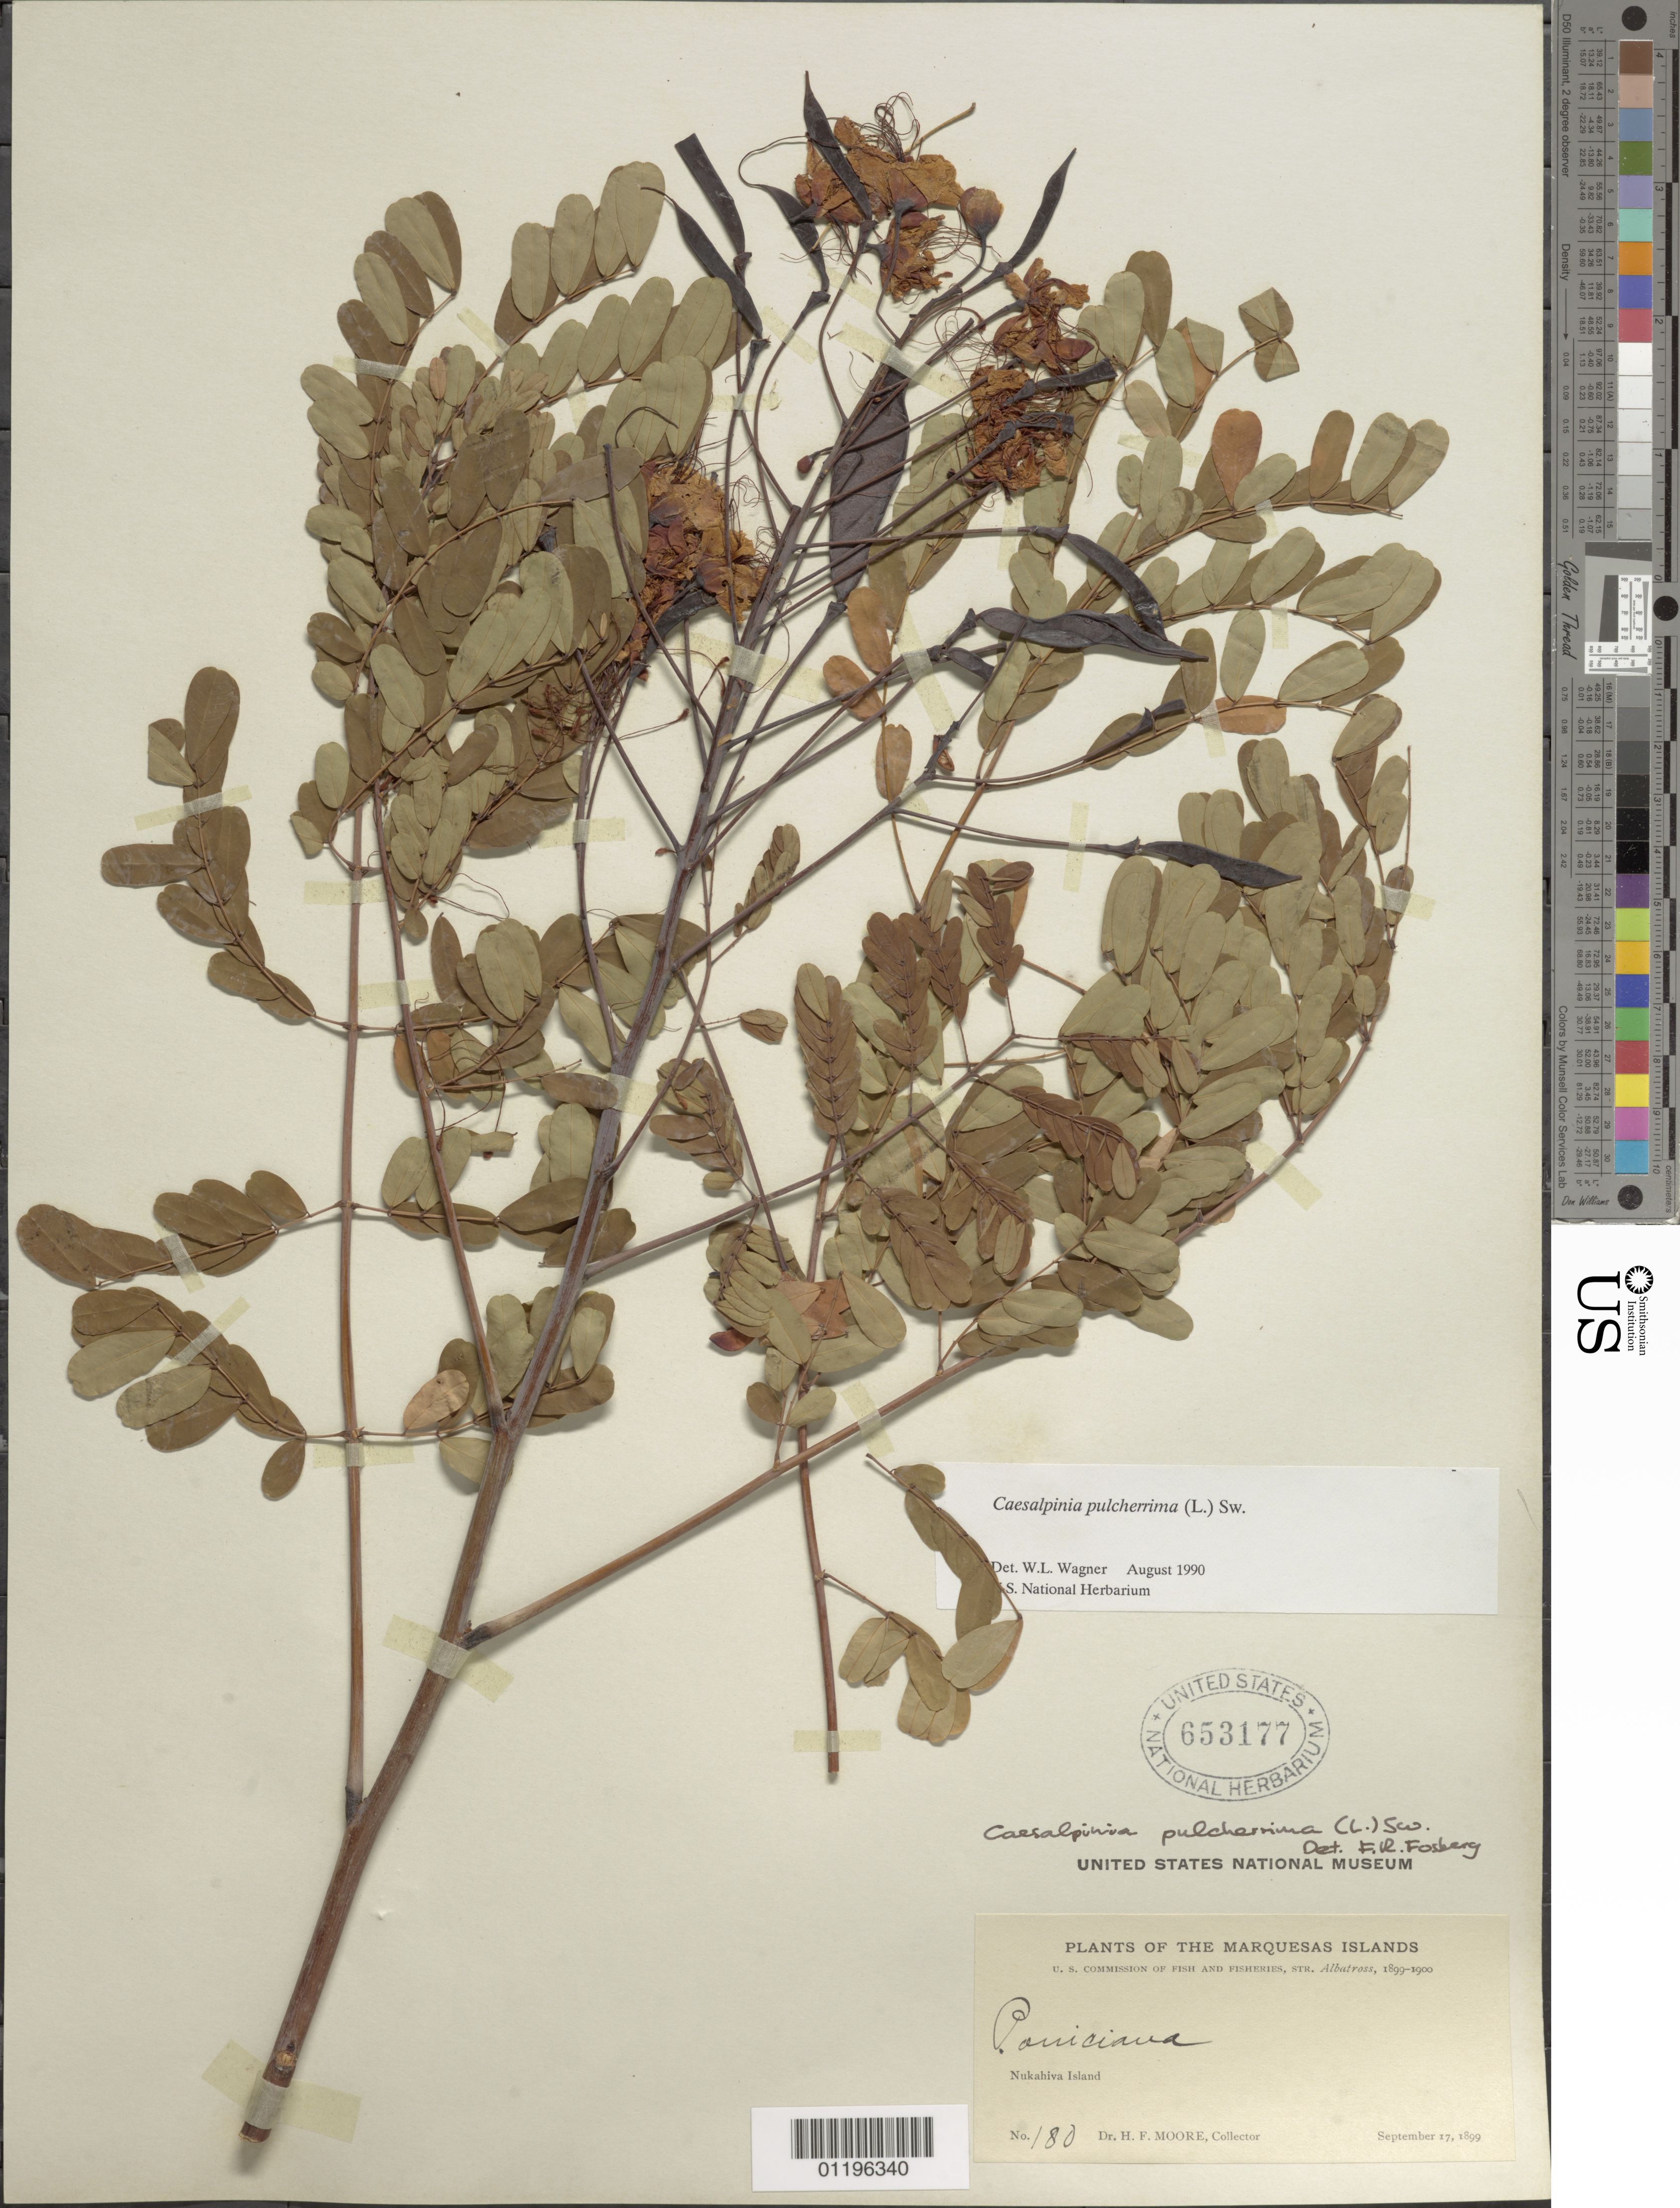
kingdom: Plantae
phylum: Tracheophyta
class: Magnoliopsida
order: Fabales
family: Fabaceae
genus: Caesalpinia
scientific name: Caesalpinia pulcherrima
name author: (L.) Sw.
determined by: Wagner, W. L., (BOT), Smithsonian Institution - National Museum of Natural History (UNITED STATES)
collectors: H. F. Moore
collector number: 180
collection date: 1899-09-17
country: French Polynesia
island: Nuku Hiva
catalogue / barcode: US 653177